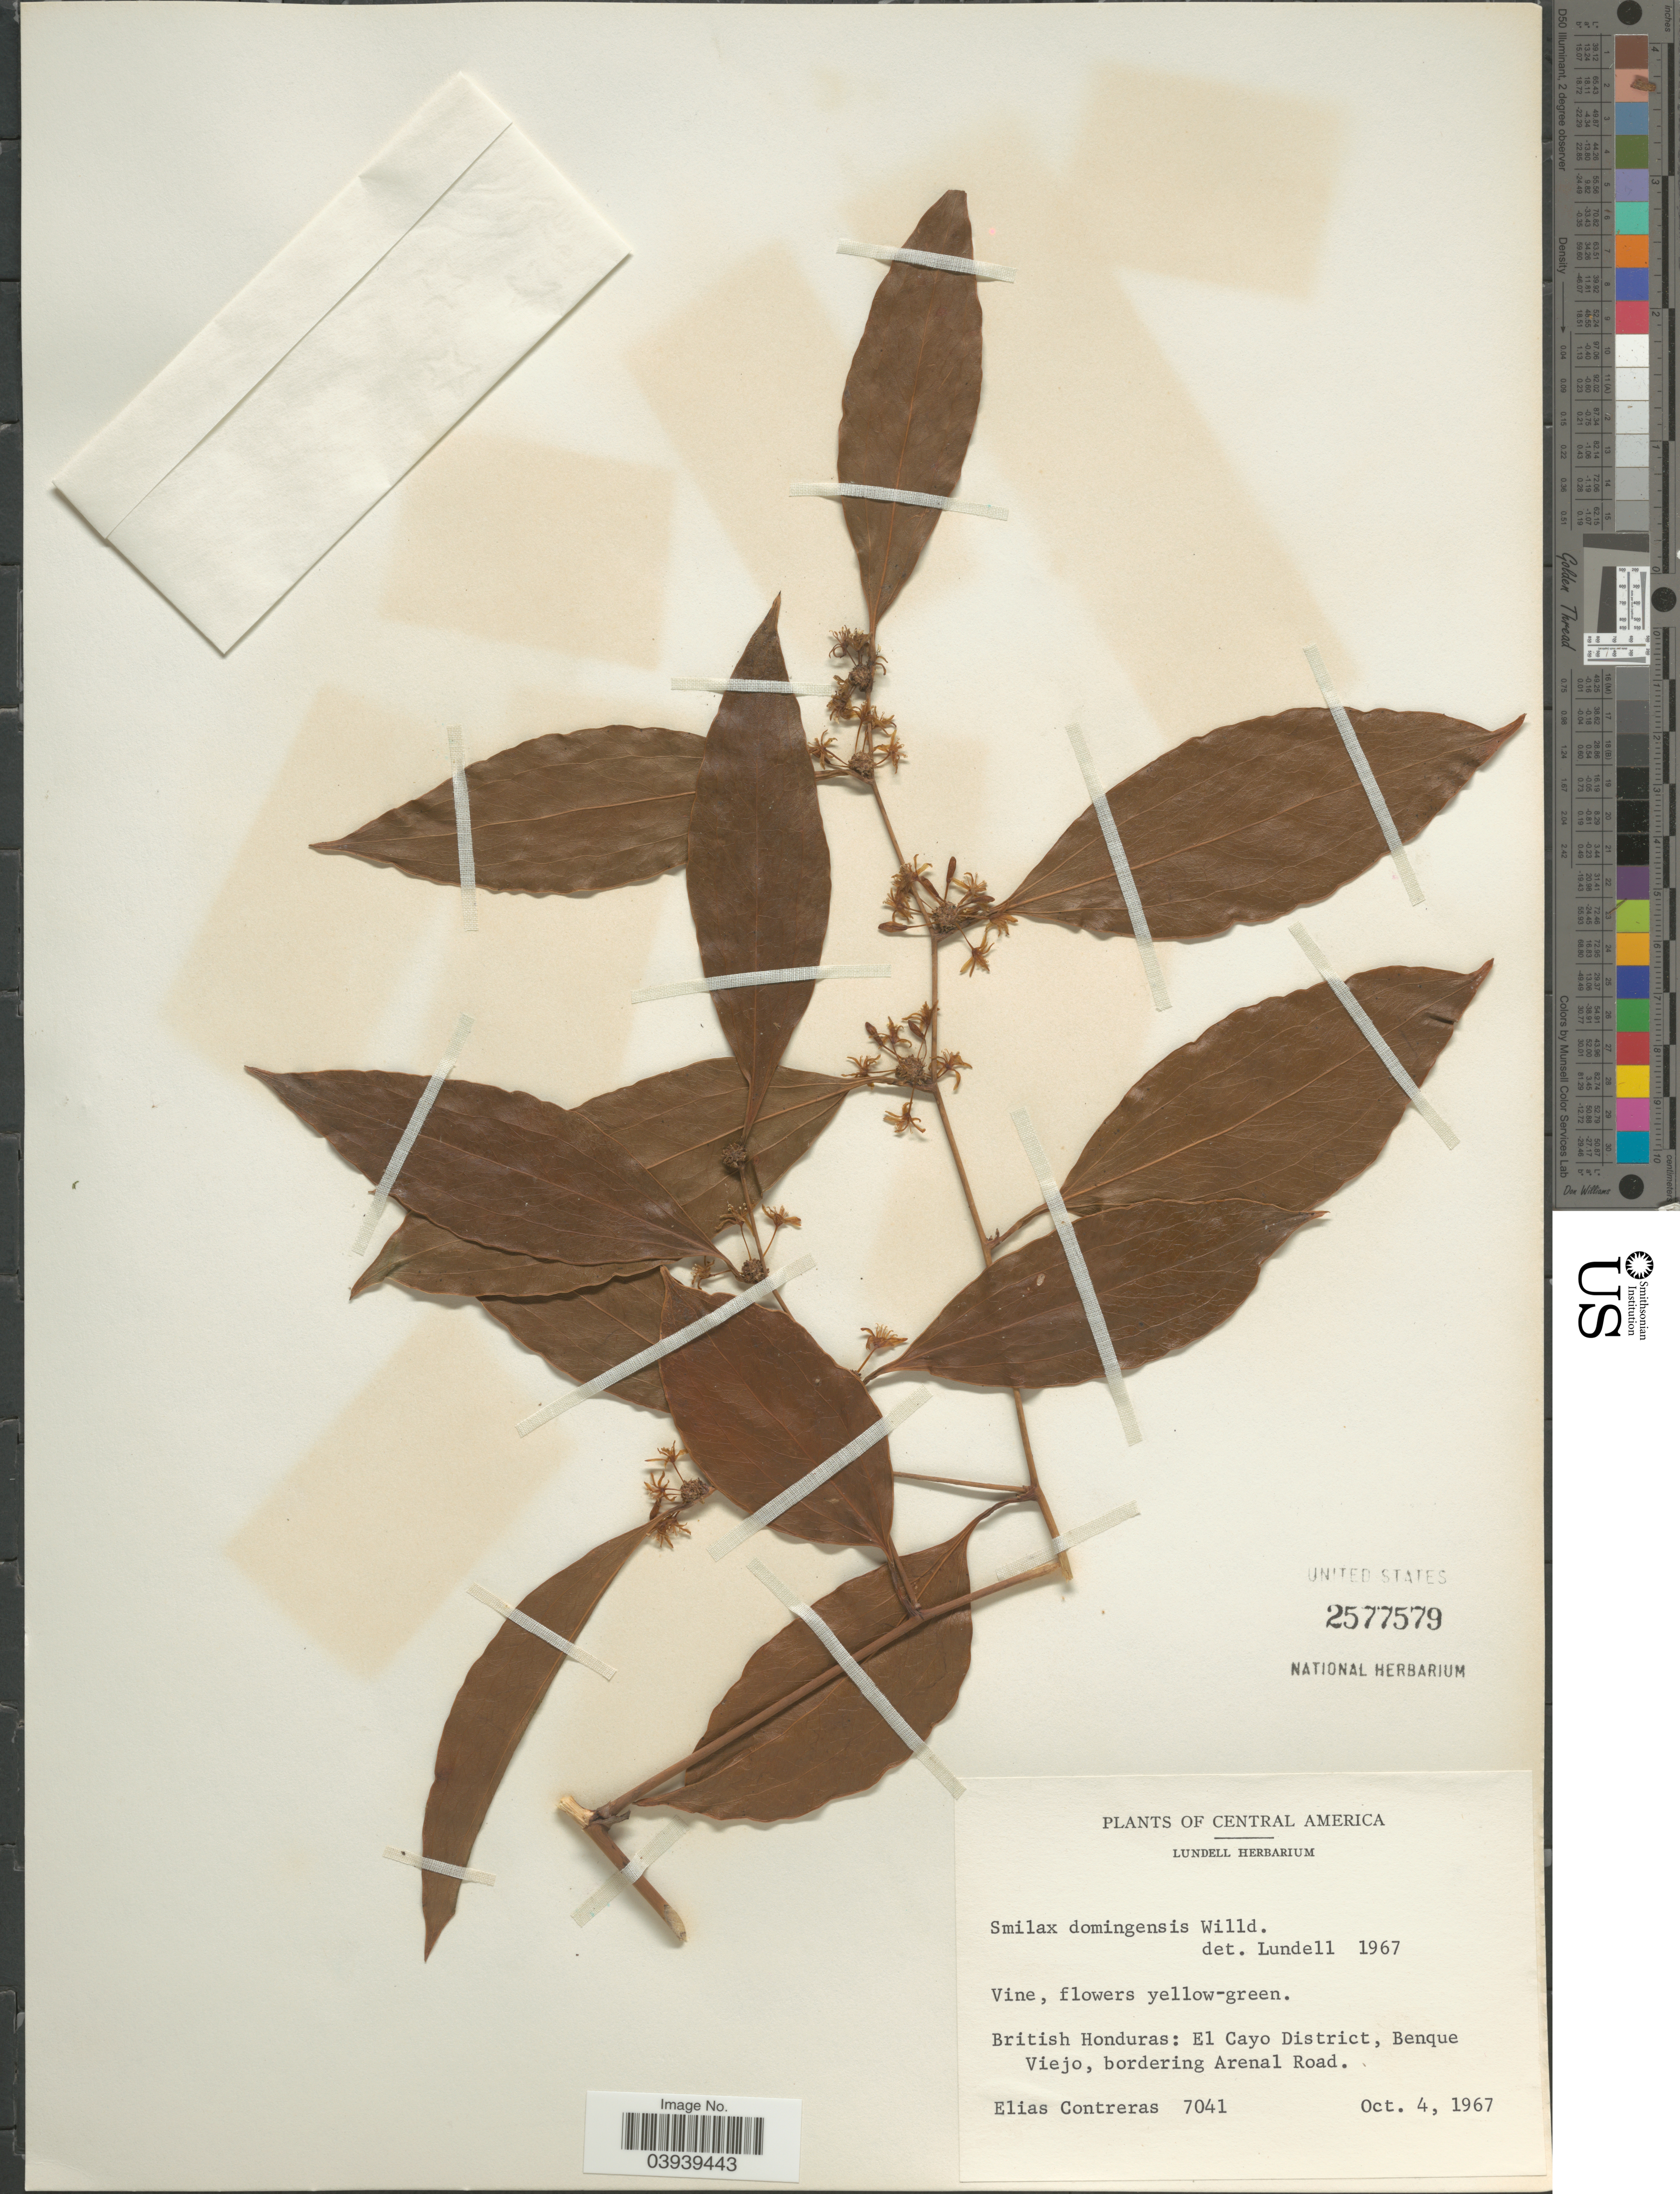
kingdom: Plantae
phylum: Tracheophyta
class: Liliopsida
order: Liliales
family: Smilacaceae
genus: Smilax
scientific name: Smilax domingensis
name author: Willd.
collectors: E. Contreras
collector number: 7041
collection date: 1967-10-04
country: Belize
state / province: Cayo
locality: British Honduras: El Cayo District, Benque Viejo, bordering Arenal Road.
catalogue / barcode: US 2577579